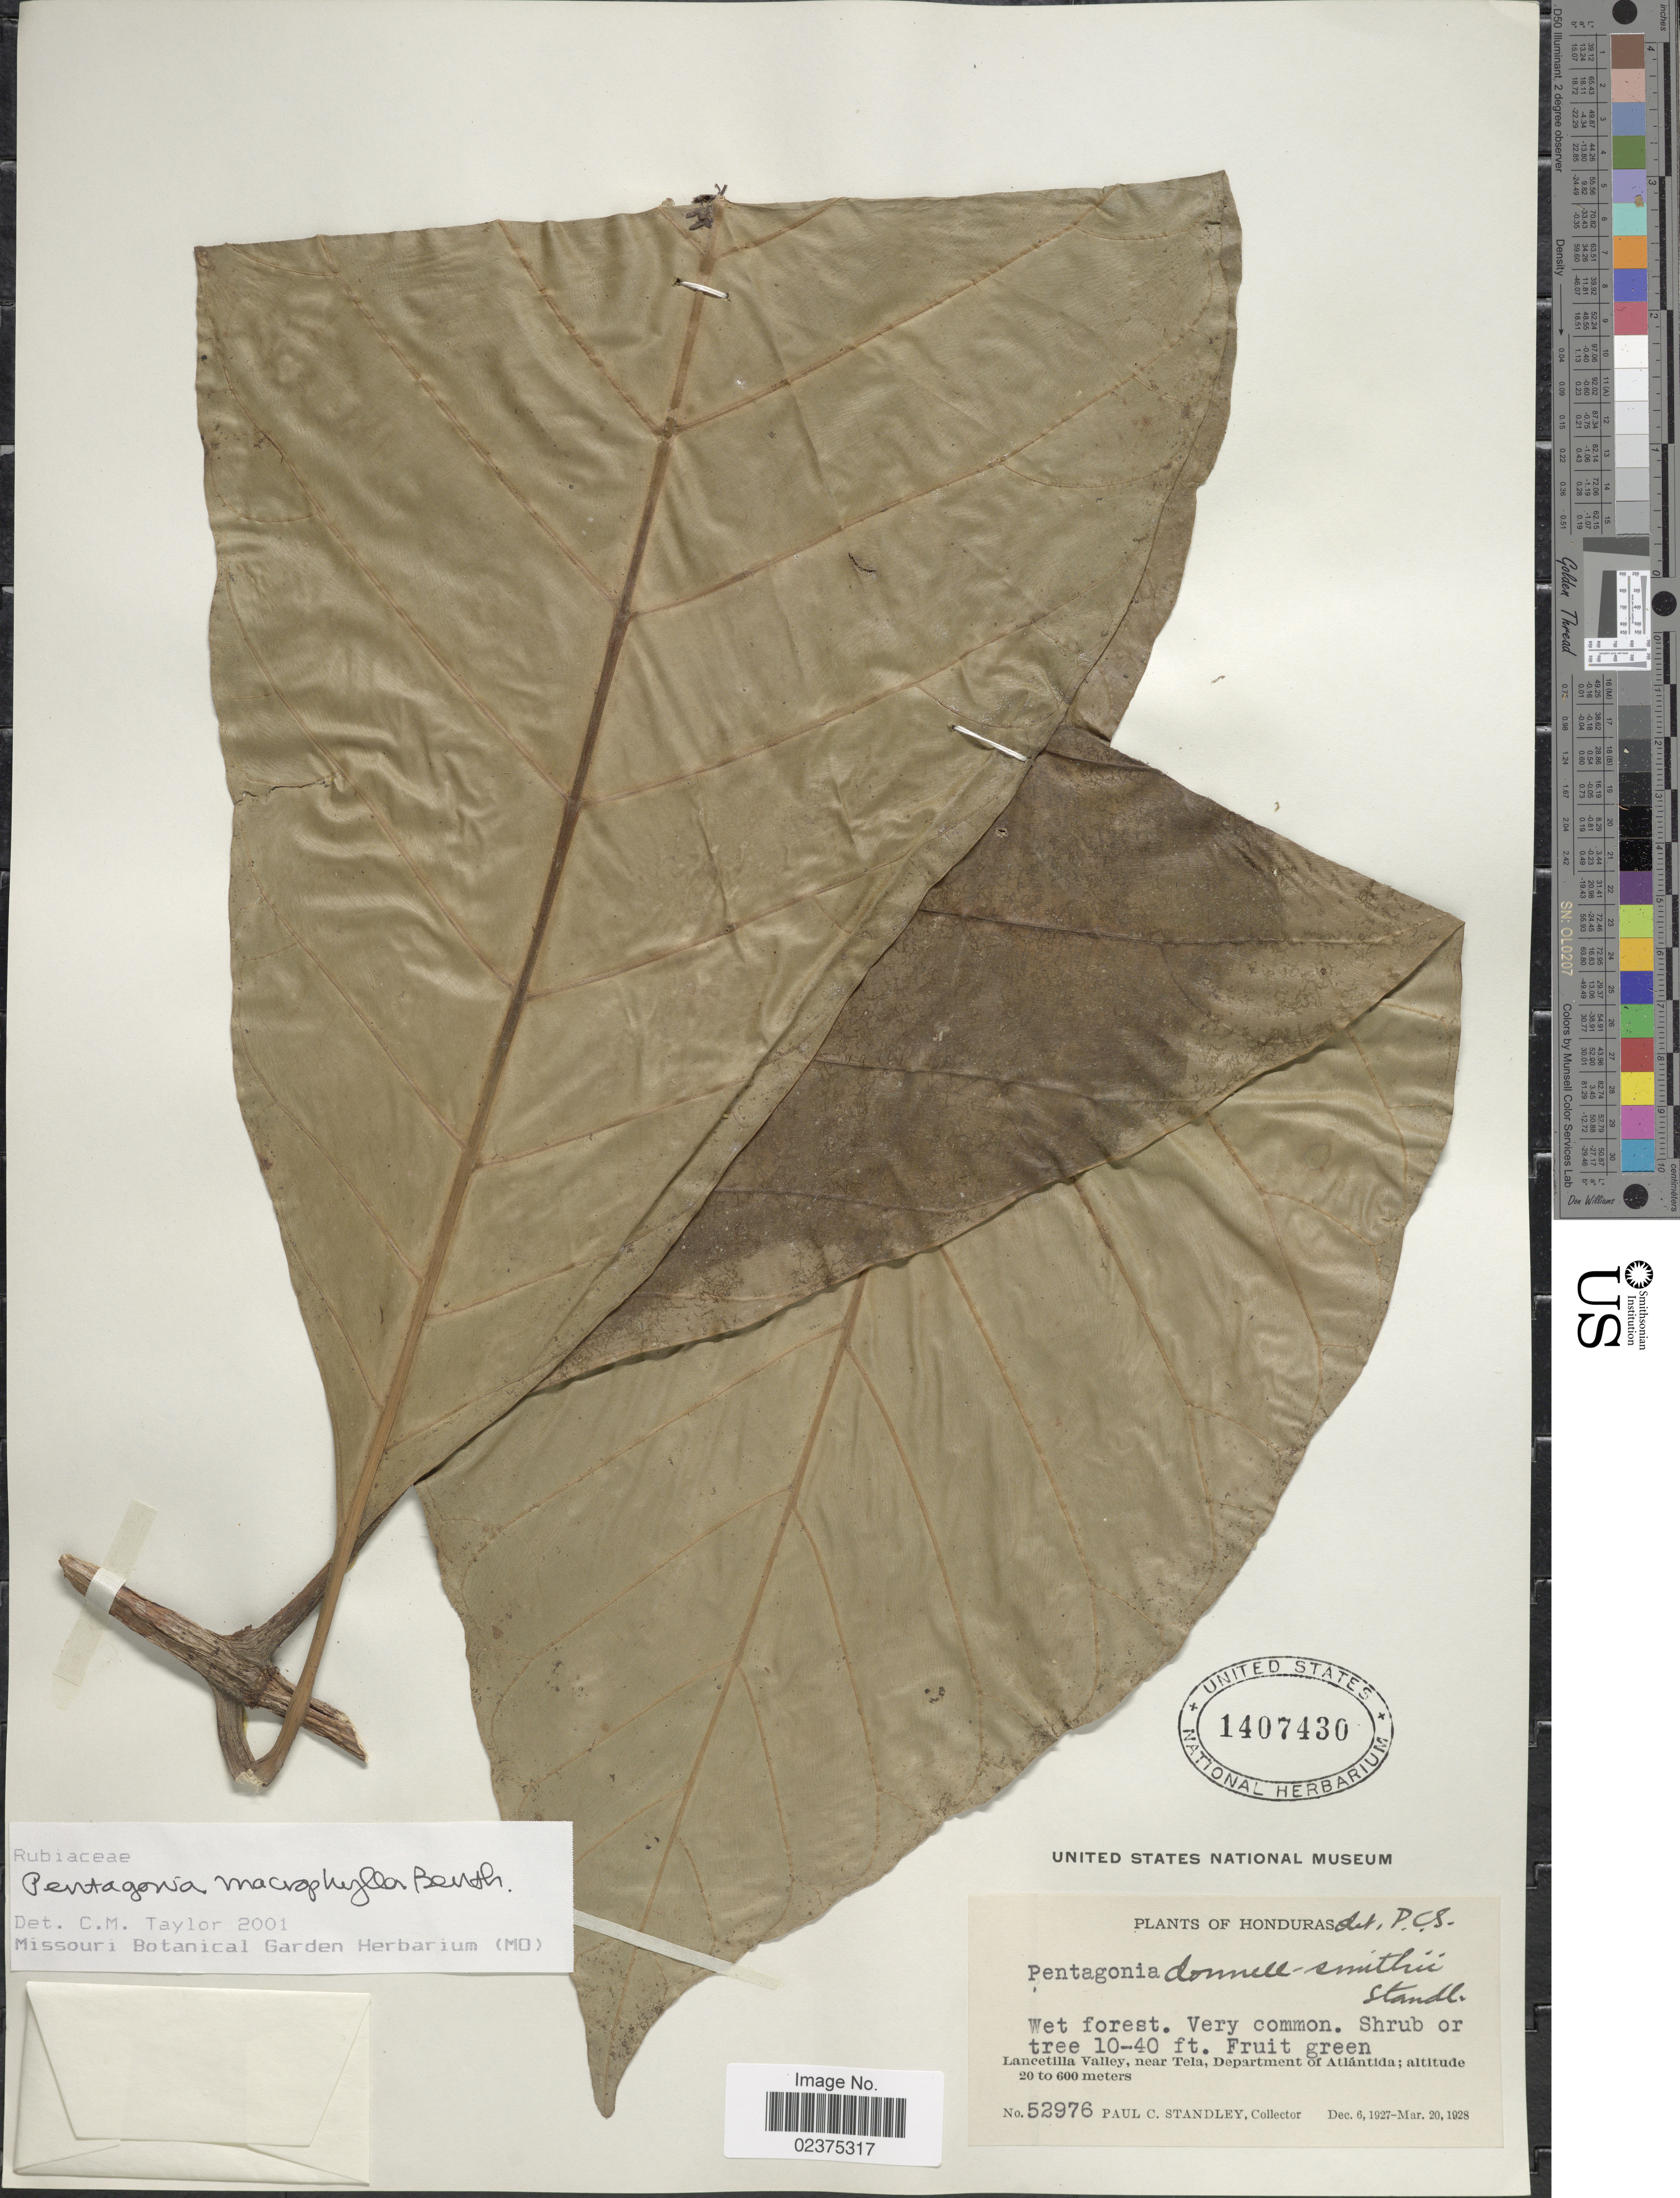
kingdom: Plantae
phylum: Tracheophyta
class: Magnoliopsida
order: Gentianales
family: Rubiaceae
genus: Pentagonia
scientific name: Pentagonia macrophylla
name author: Benth.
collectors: P. C. Standley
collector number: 52976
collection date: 1927-12-06/1928-03-20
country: Honduras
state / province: Atlántida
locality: Wet forest. Lancetilla Valley, near Tela, Department of Atlántida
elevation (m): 20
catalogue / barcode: US 1407430